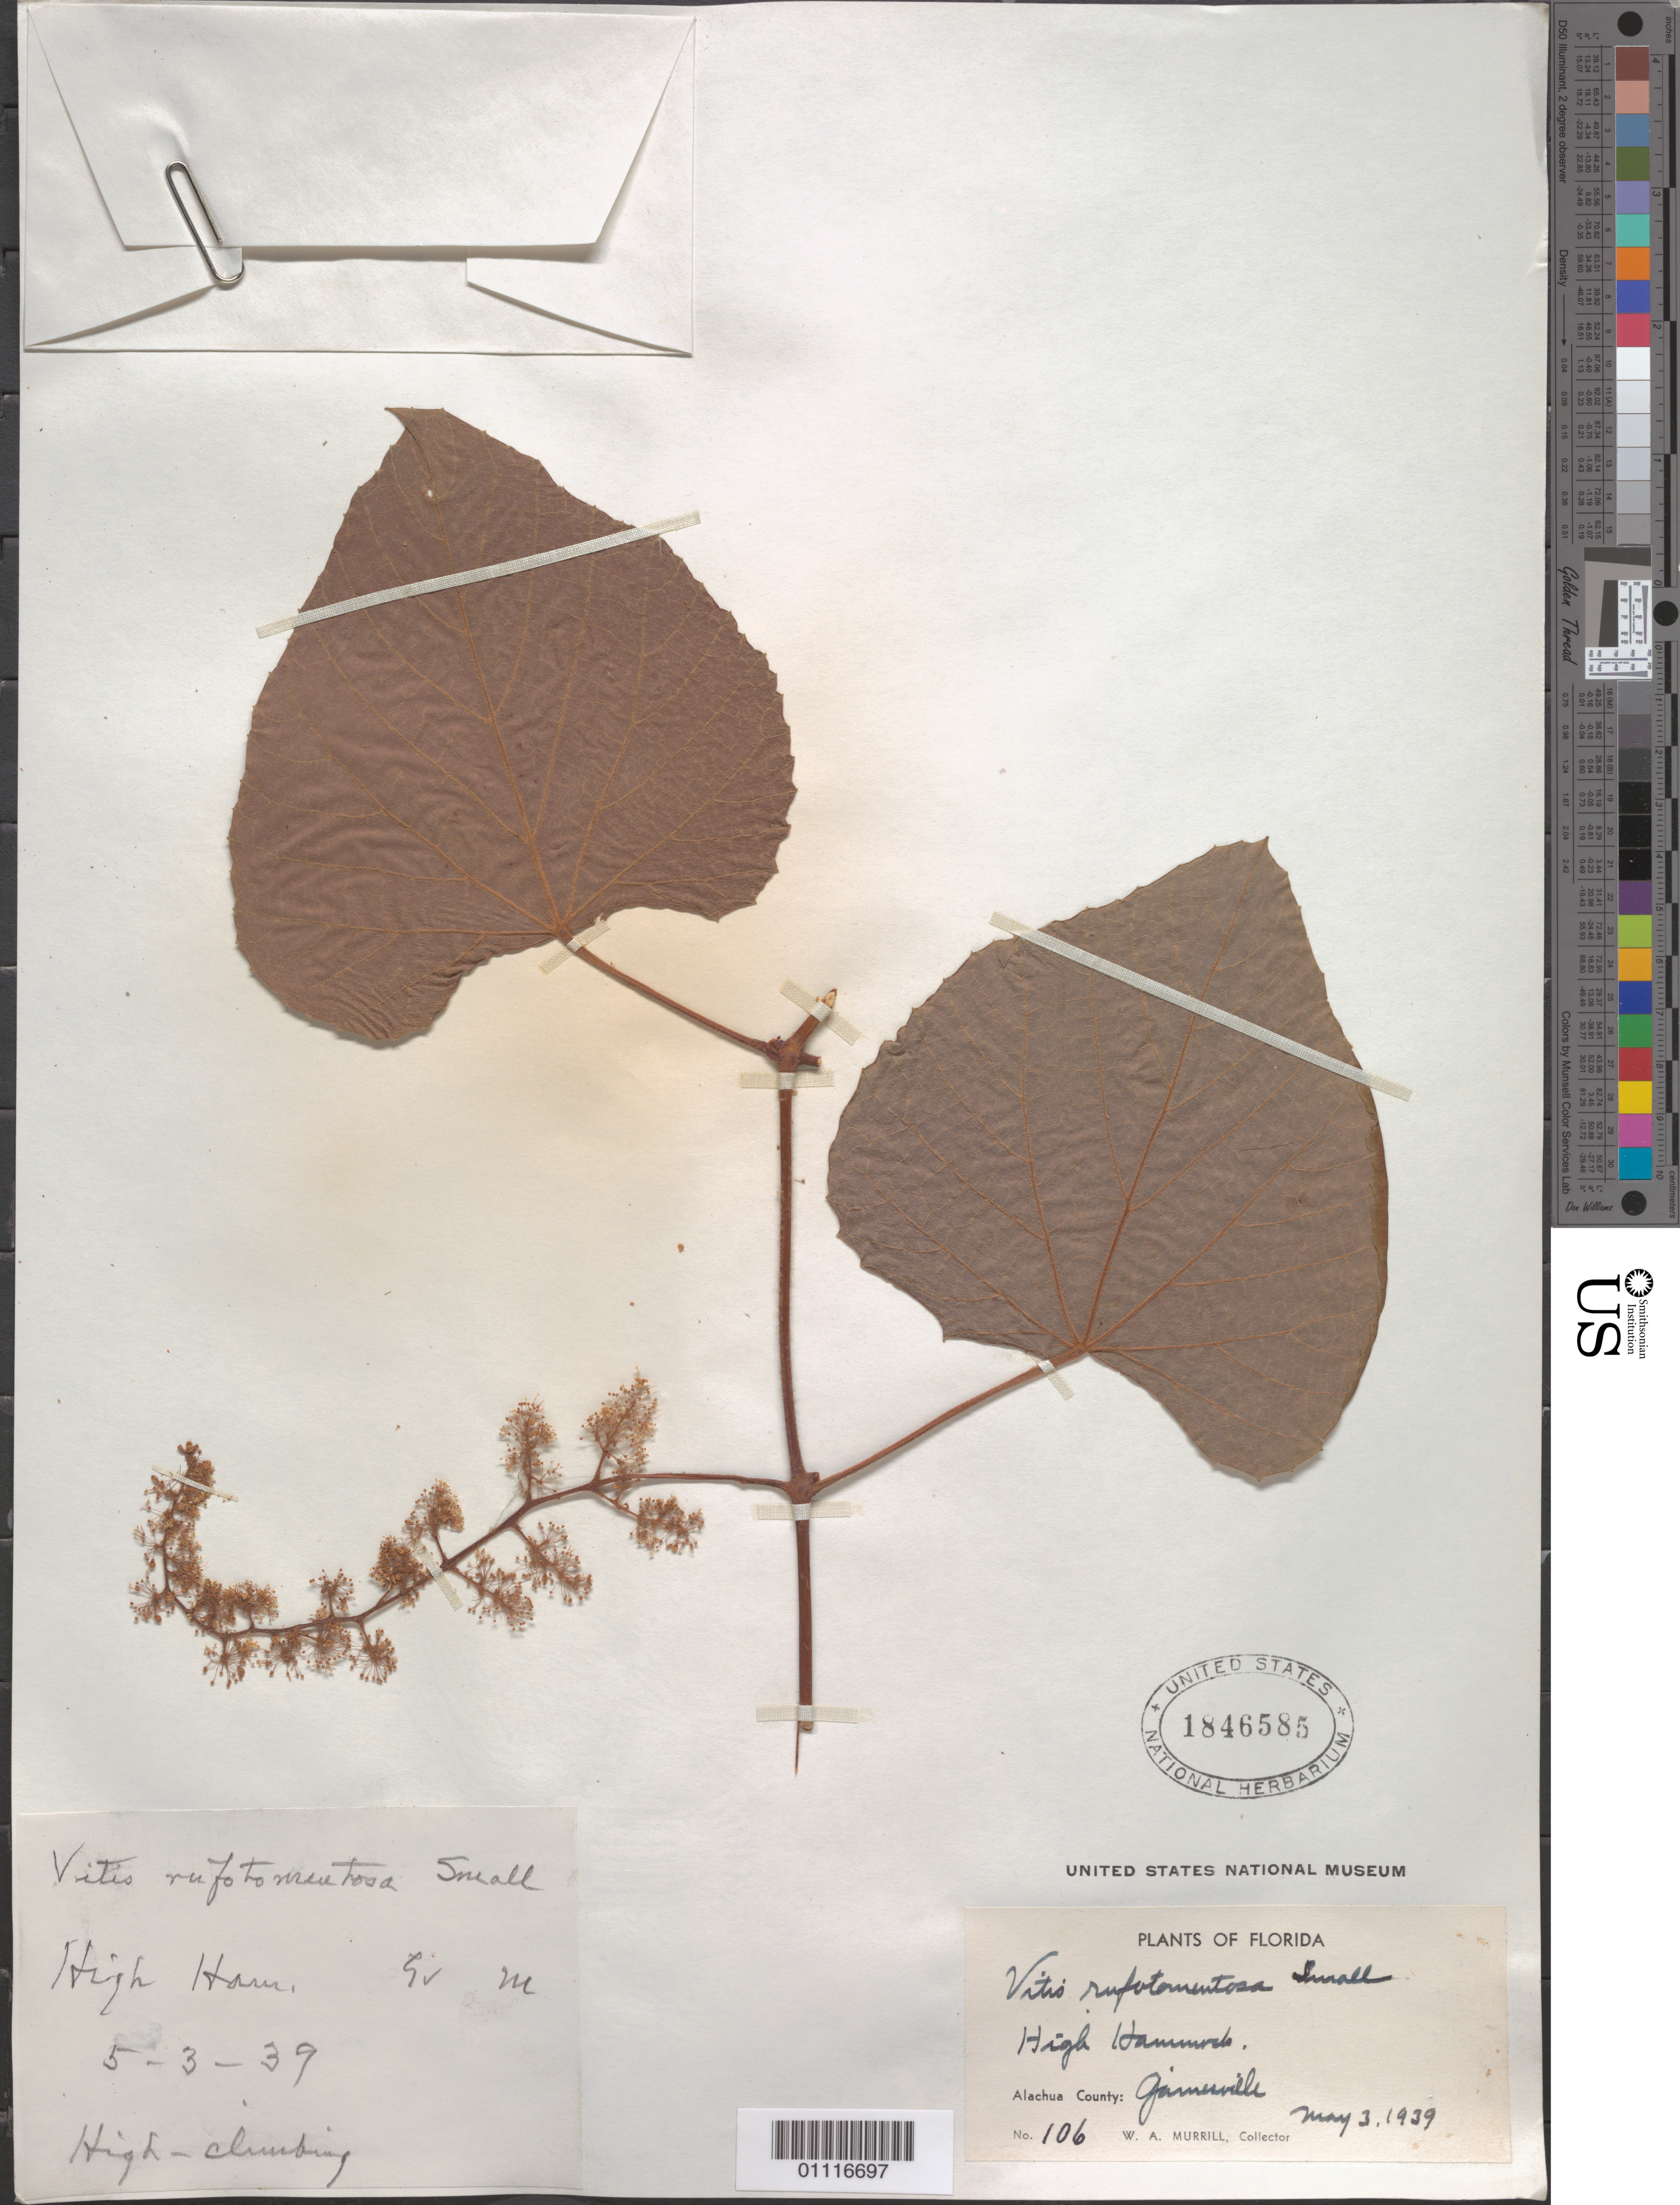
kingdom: Plantae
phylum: Tracheophyta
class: Magnoliopsida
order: Vitales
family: Vitaceae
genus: Vitis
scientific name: Vitis araneosa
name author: J. Le Conte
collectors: W. A. Murrill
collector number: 106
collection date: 1939-05-03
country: United States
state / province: Florida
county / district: Alachua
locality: Gainesville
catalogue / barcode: US 1846585